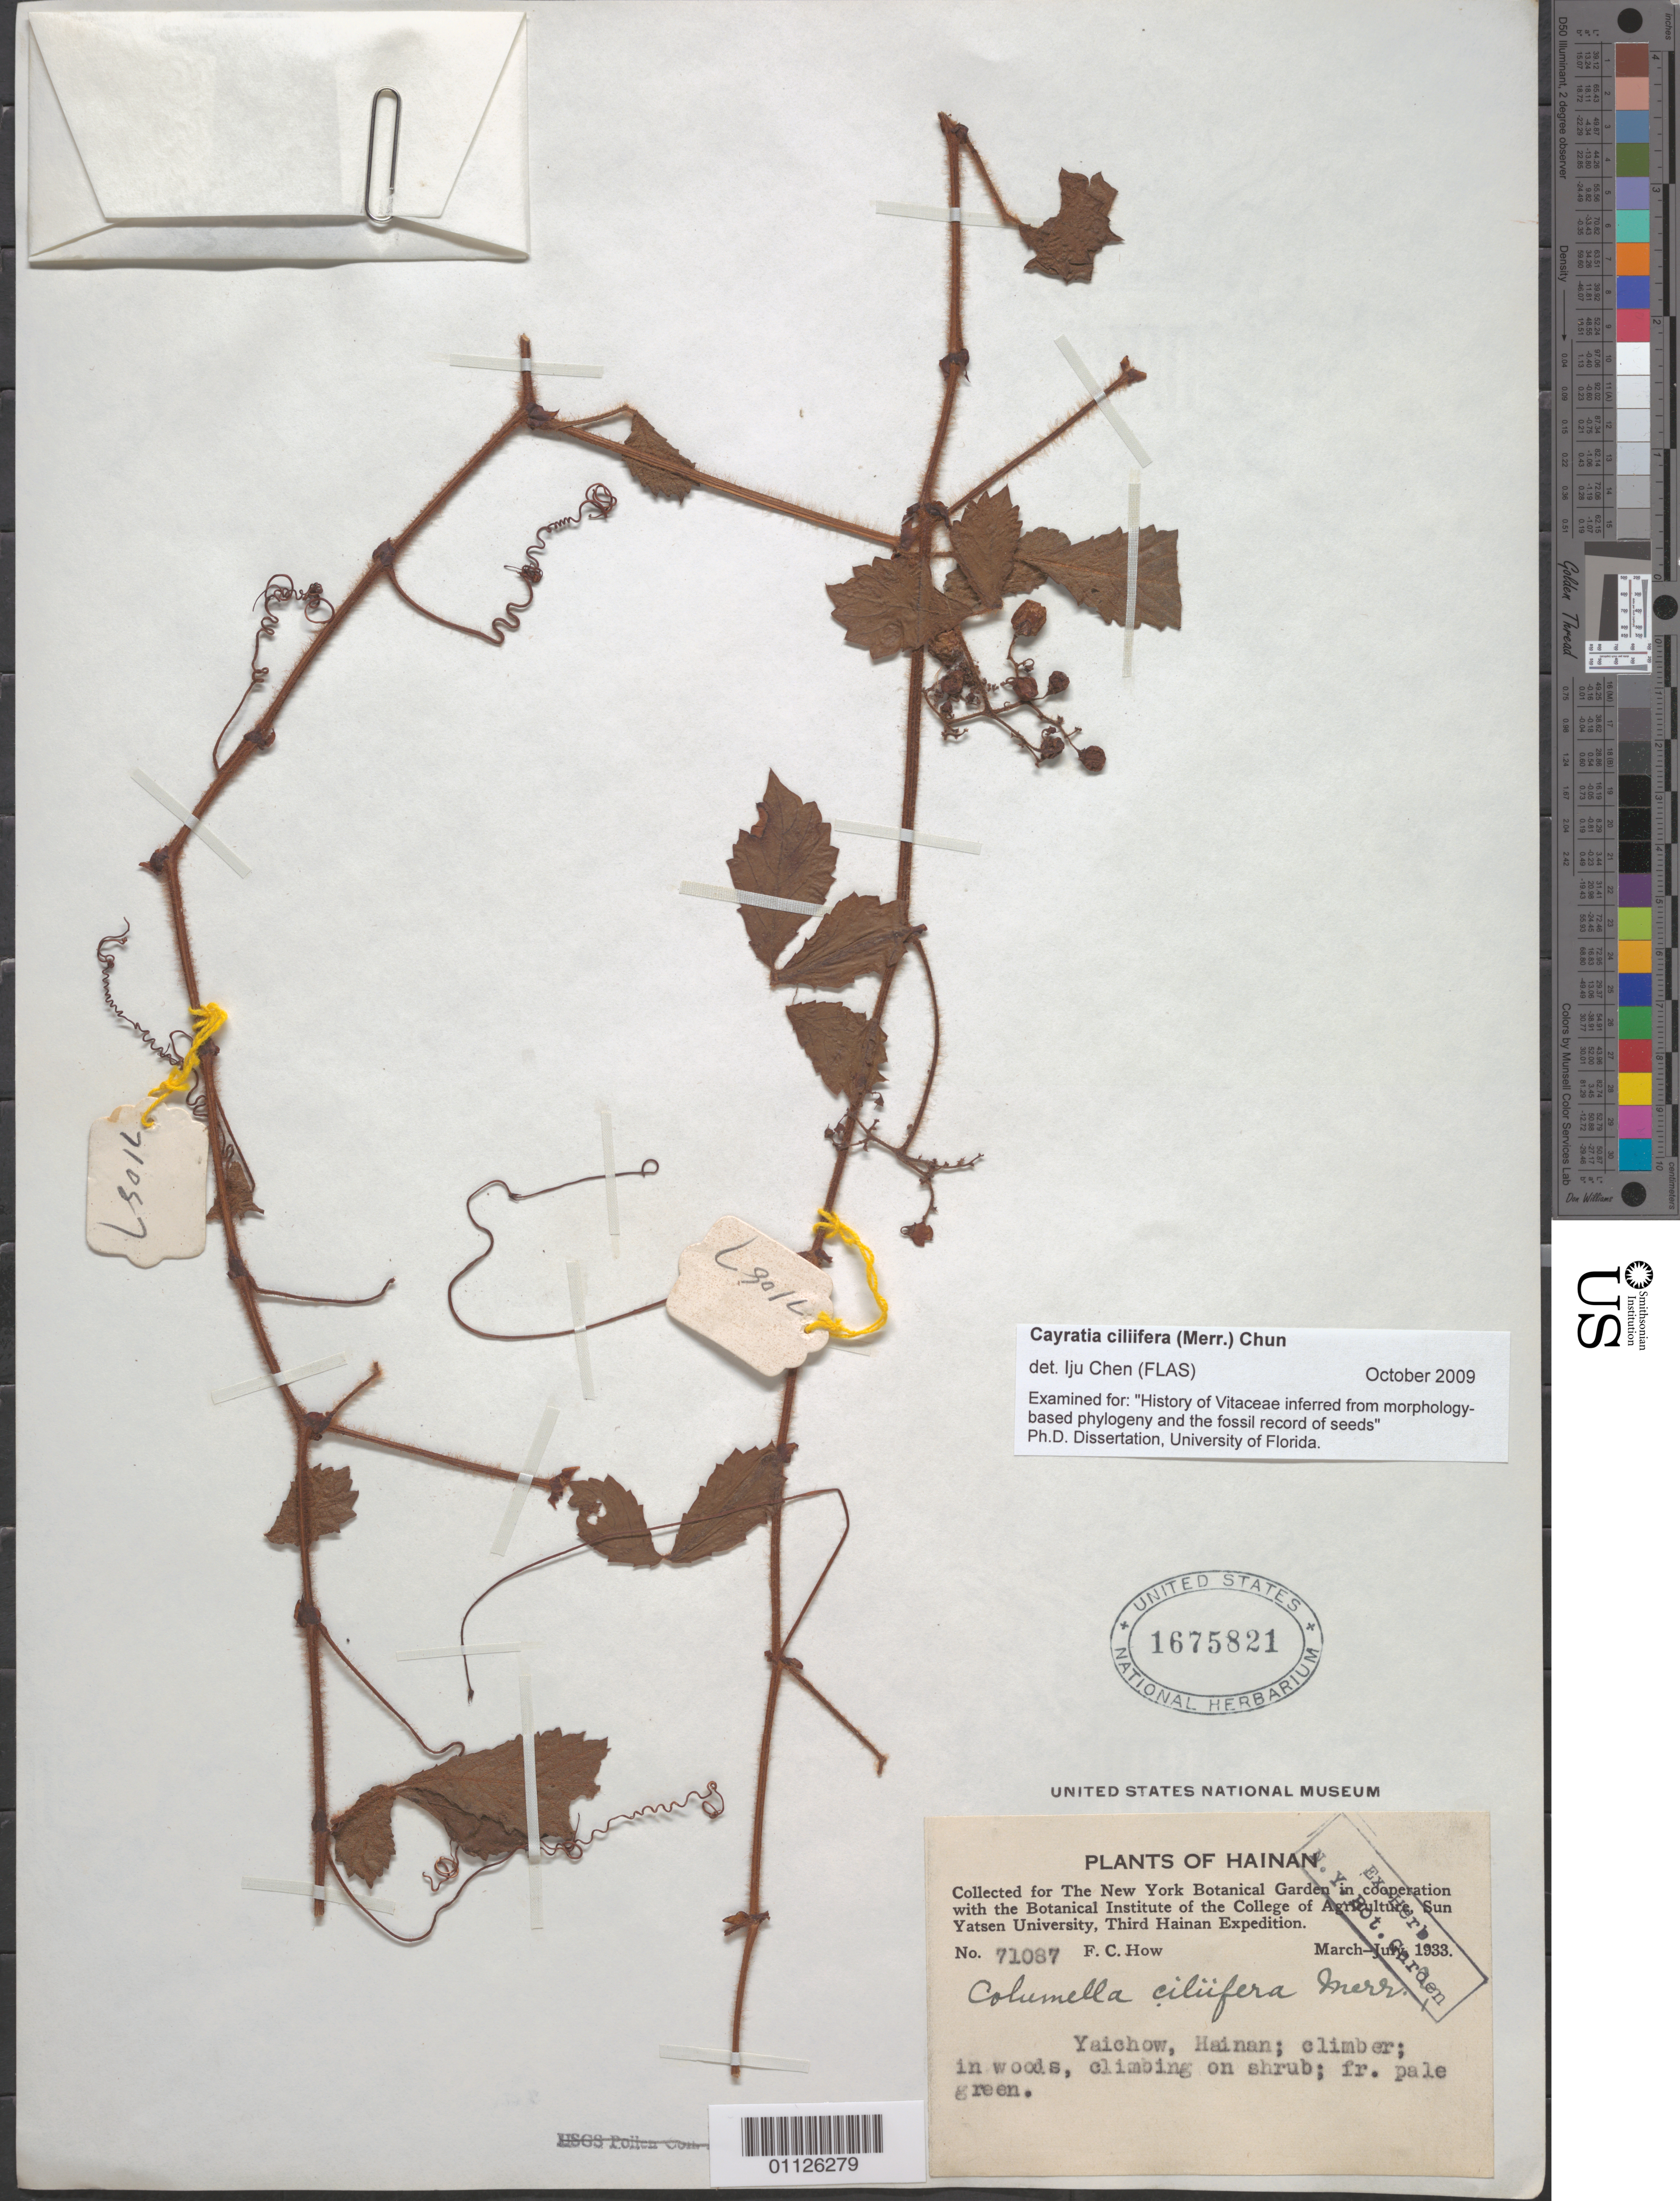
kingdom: Plantae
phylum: Tracheophyta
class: Magnoliopsida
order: Vitales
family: Vitaceae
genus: Cayratia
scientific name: Cayratia ciliifera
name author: (Merr.) Chun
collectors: F. C. How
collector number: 71087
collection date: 1933-03/1933-07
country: China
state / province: Hainan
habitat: In woods, climbing on shrub.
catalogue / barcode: US 1675821